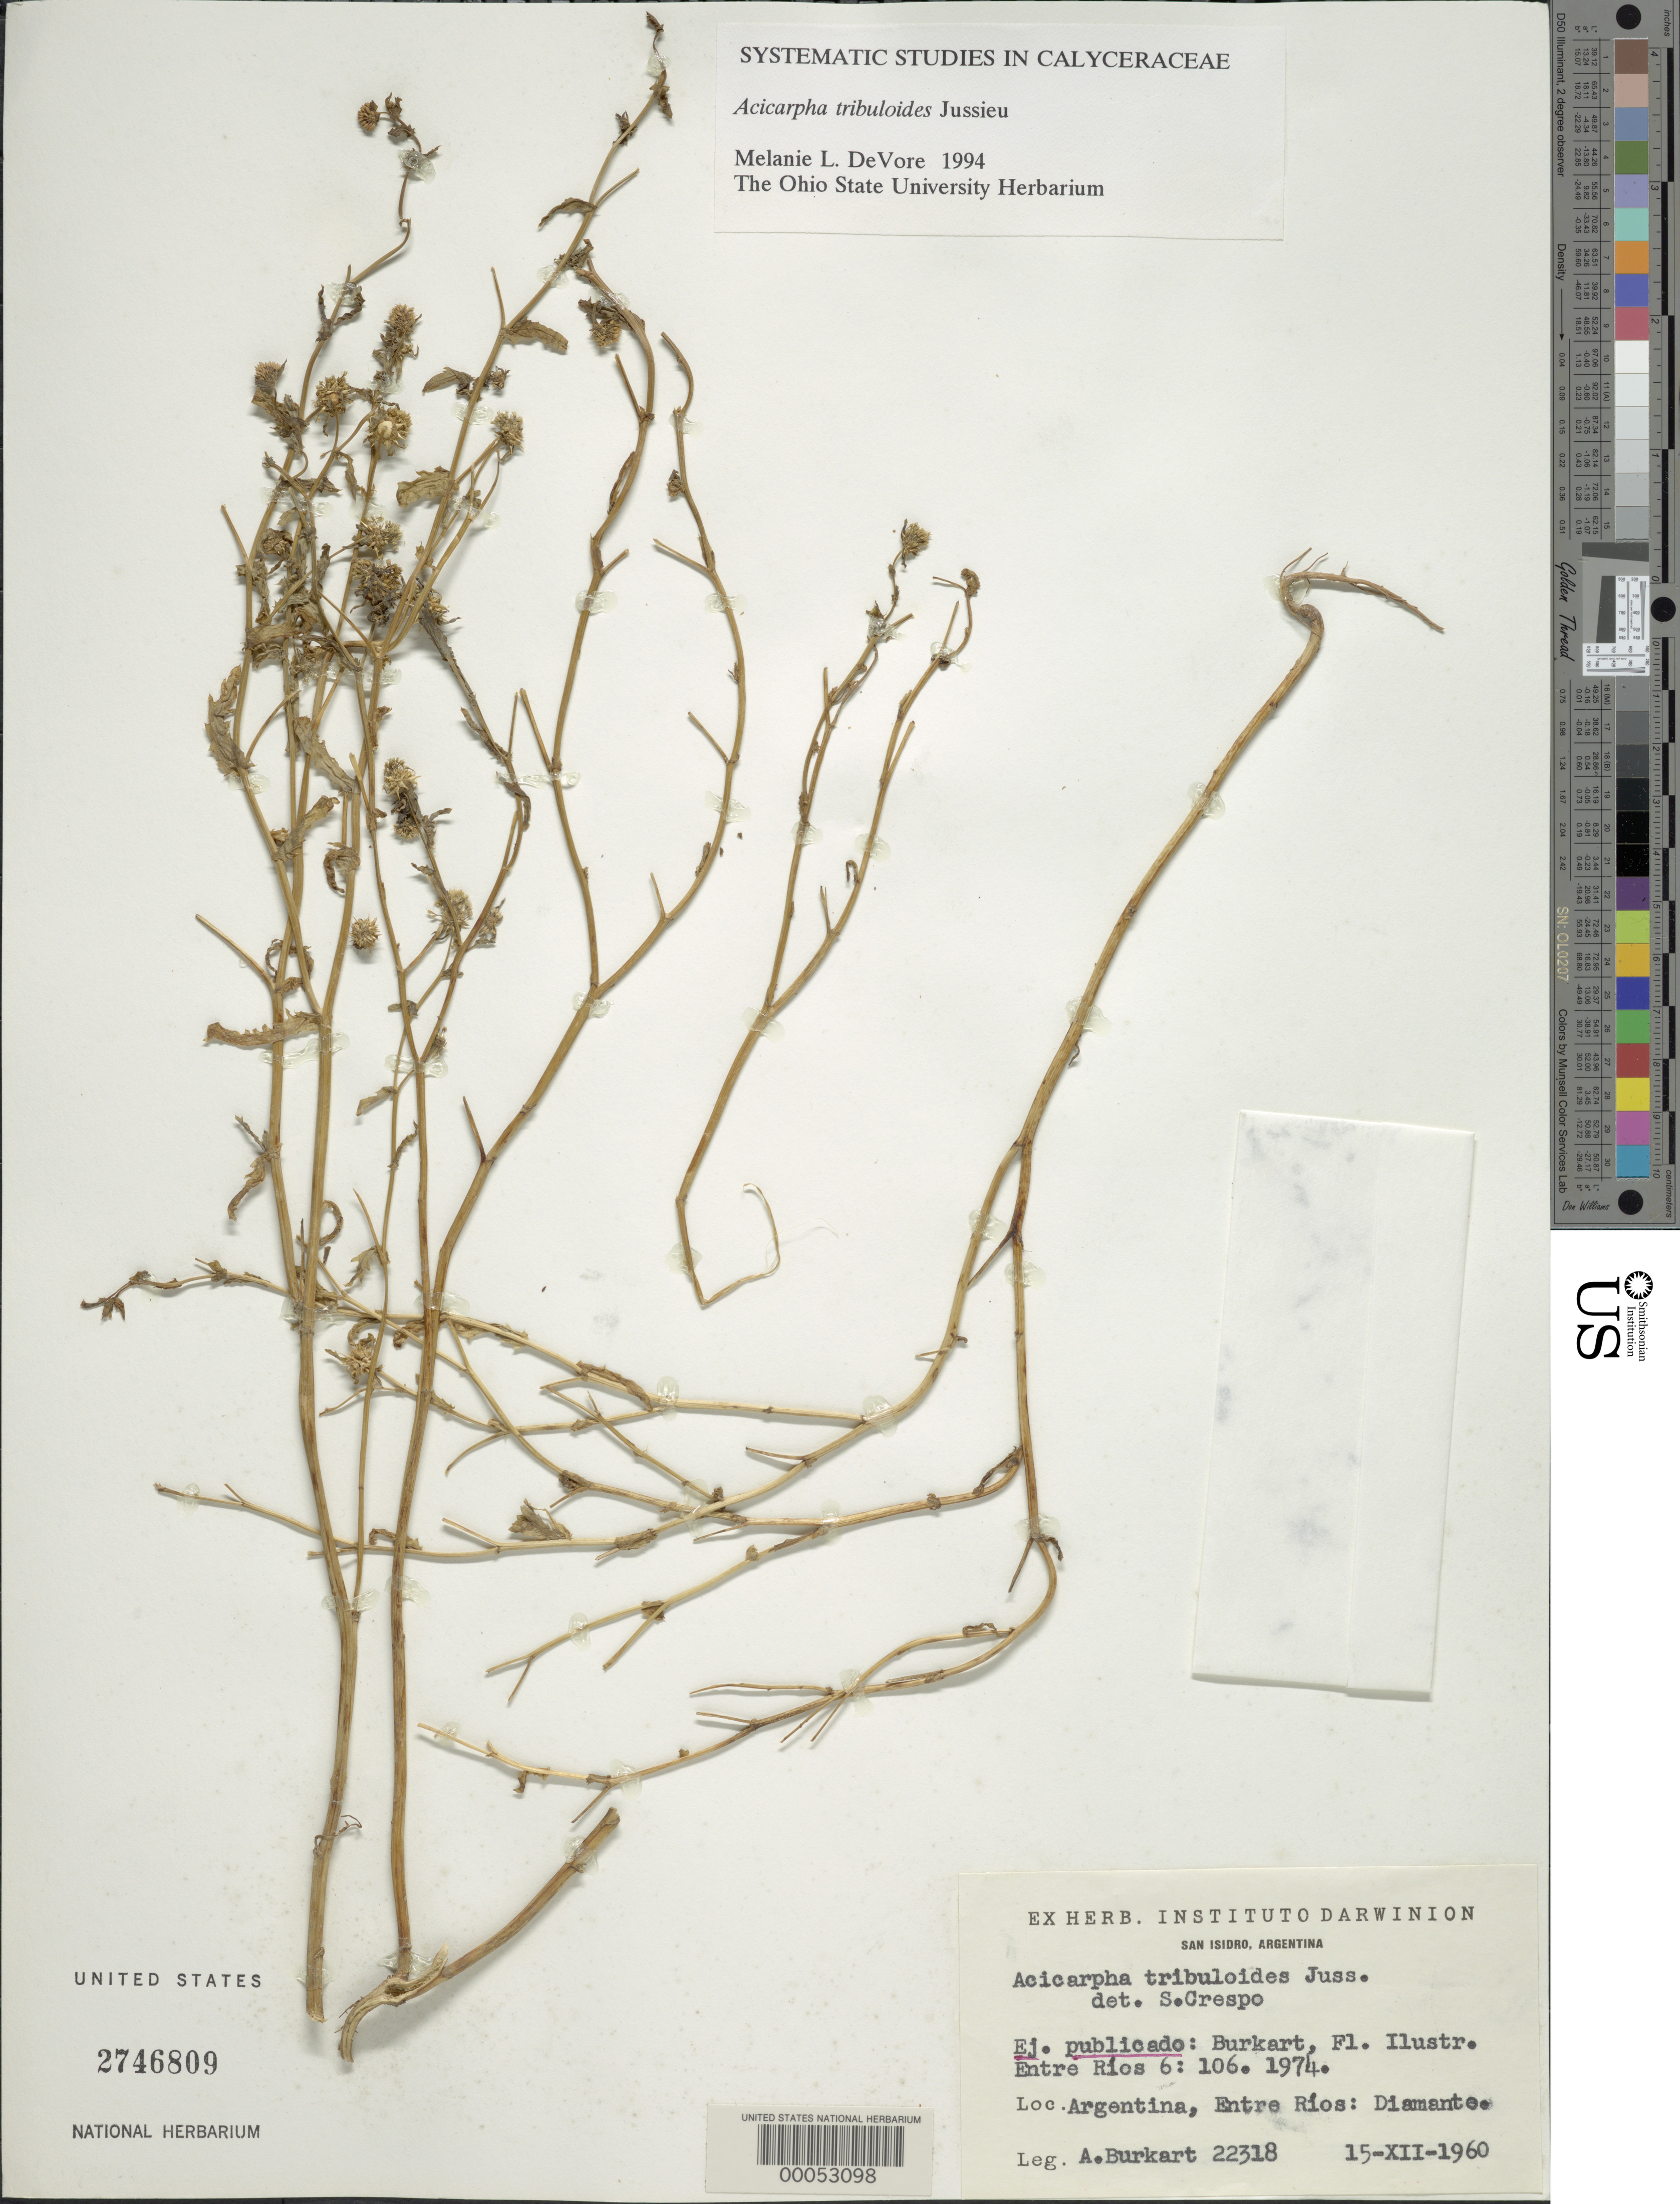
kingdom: Plantae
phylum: Tracheophyta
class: Magnoliopsida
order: Asterales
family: Calyceraceae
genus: Acicarpha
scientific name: Acicarpha tribuloides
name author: Juss.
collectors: A. E. Burkart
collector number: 22318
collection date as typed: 15 Dec 1960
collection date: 1960-12-15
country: Argentina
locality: San Isidro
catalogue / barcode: US 2746809